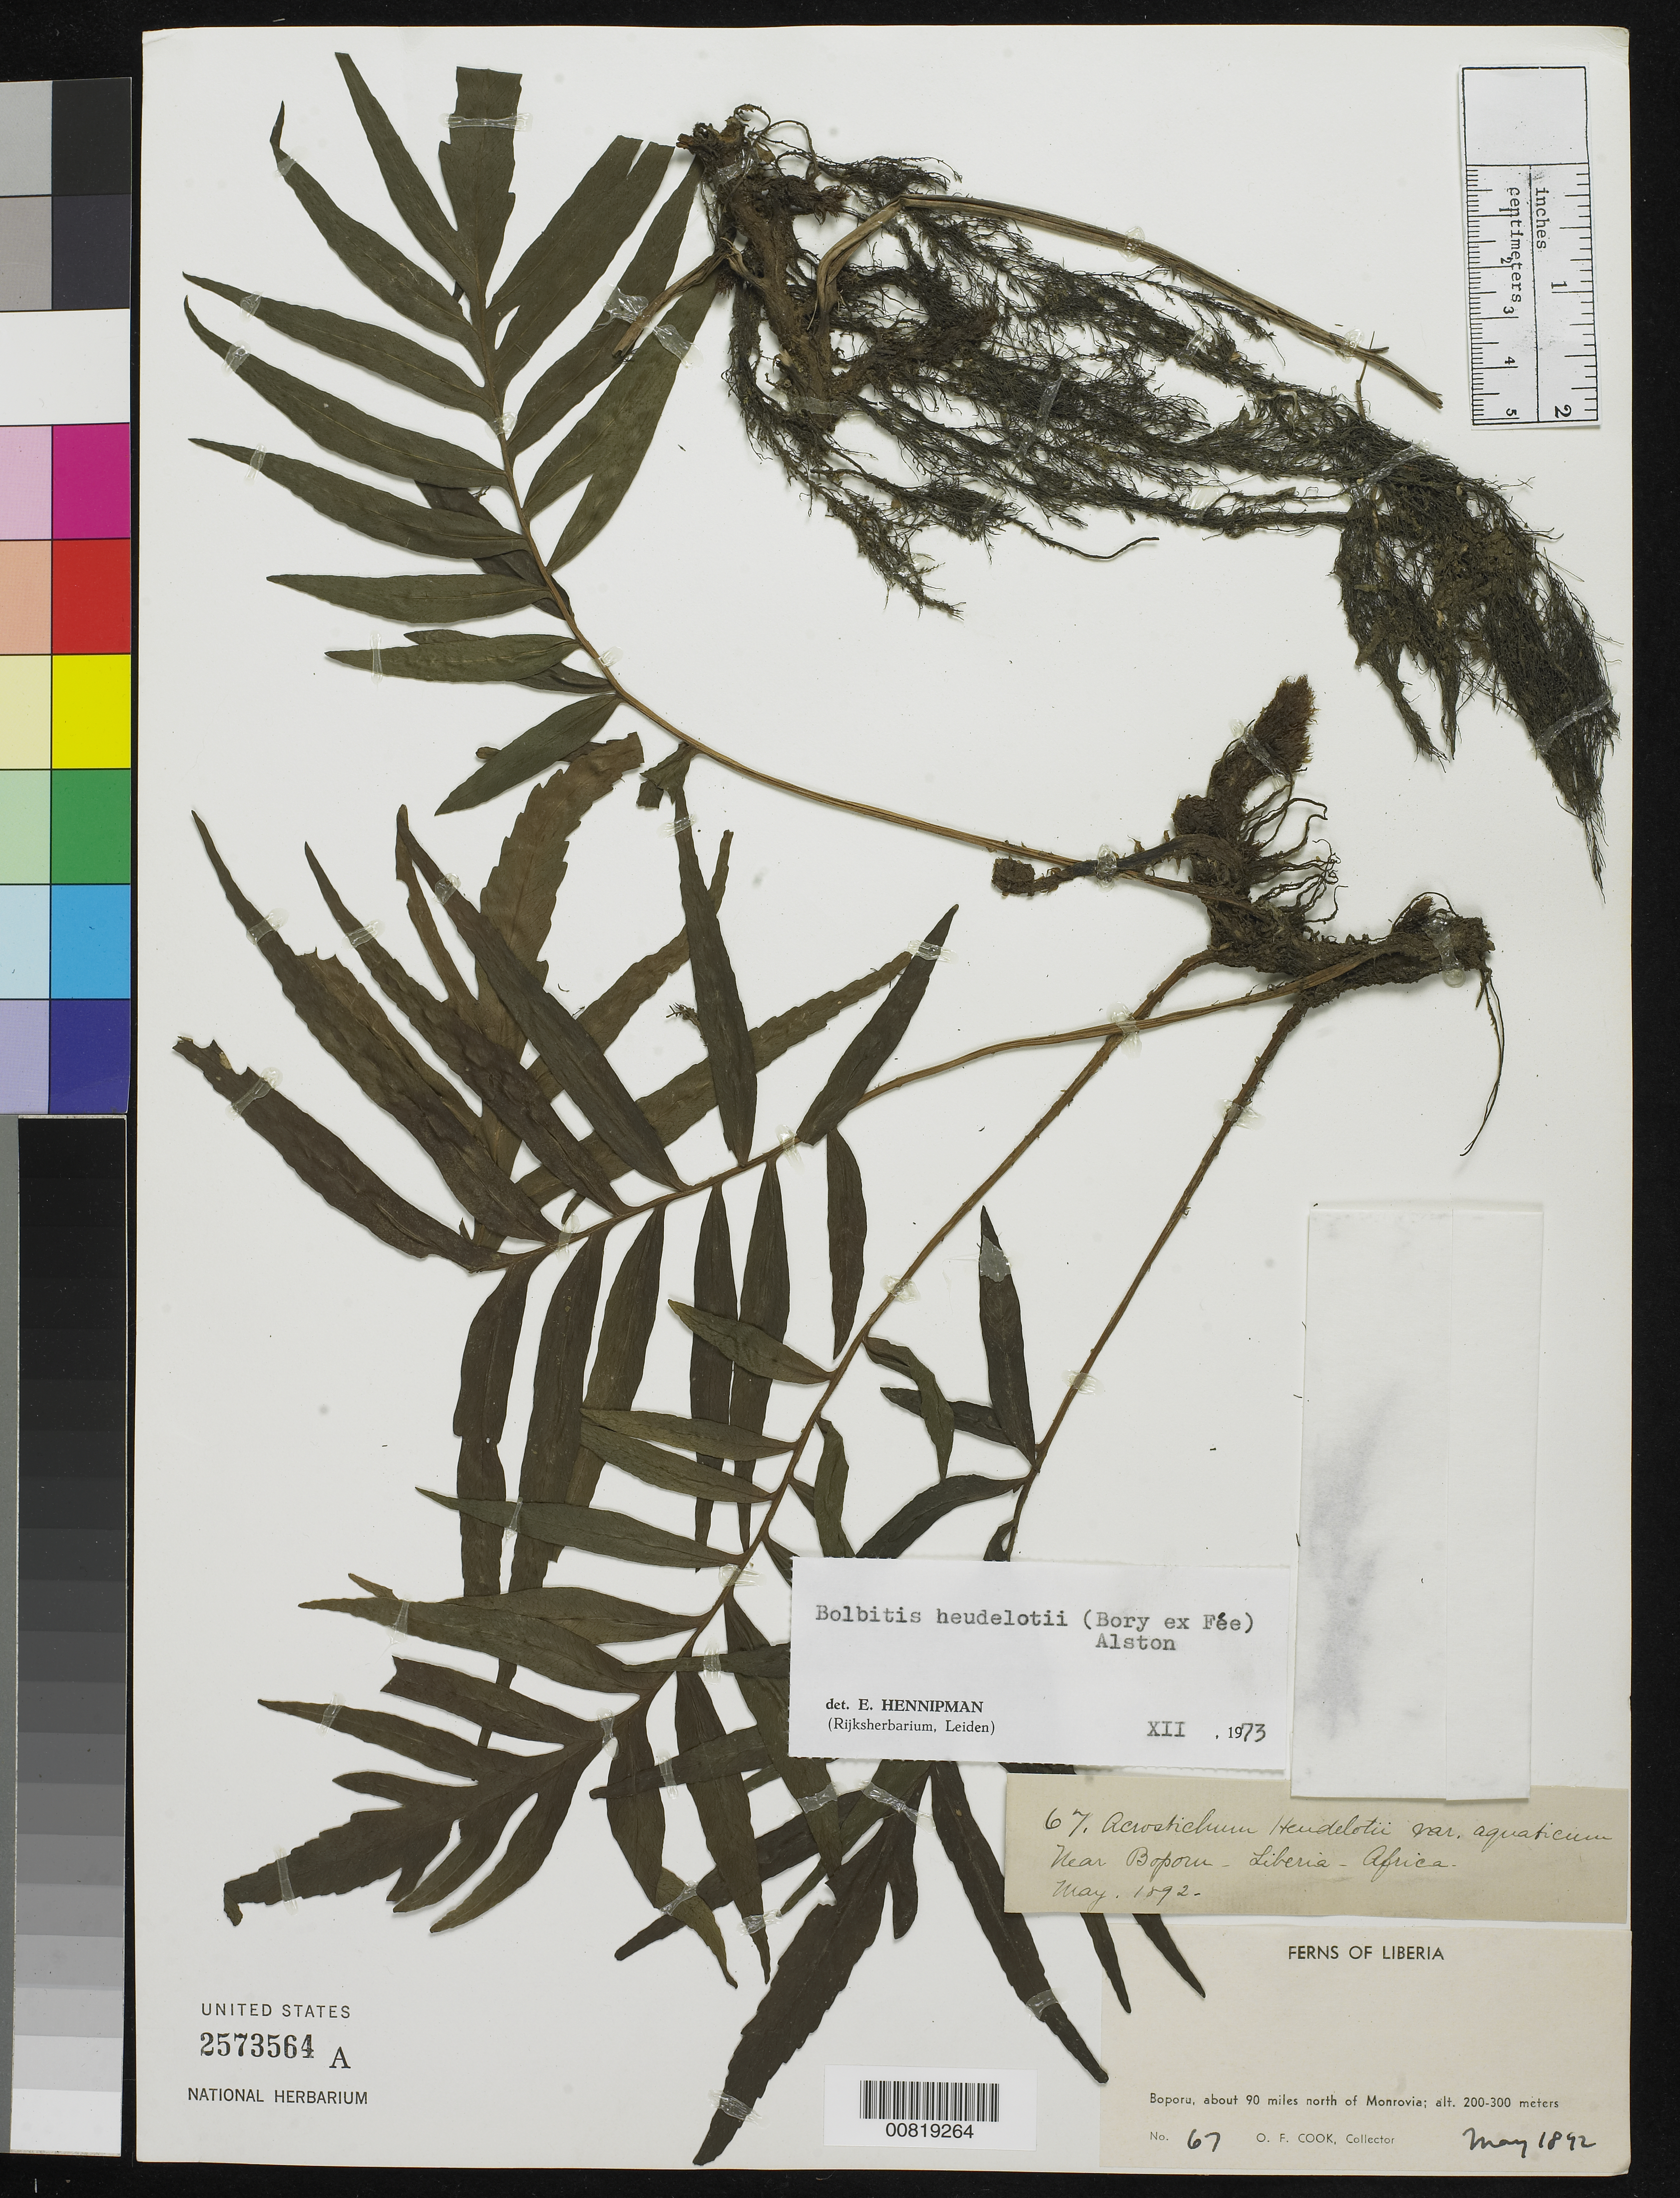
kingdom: Plantae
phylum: Tracheophyta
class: Polypodiopsida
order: Polypodiales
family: Dryopteridaceae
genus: Bolbitis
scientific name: Bolbitis heudelotii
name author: (Bory ex Fée) Alston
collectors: O. F. Cook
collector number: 67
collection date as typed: May 1892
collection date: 1892-05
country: Liberia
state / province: Gbarpolu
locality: Boporu, about 90 miles N of Monrovia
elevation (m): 200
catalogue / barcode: US 2573564